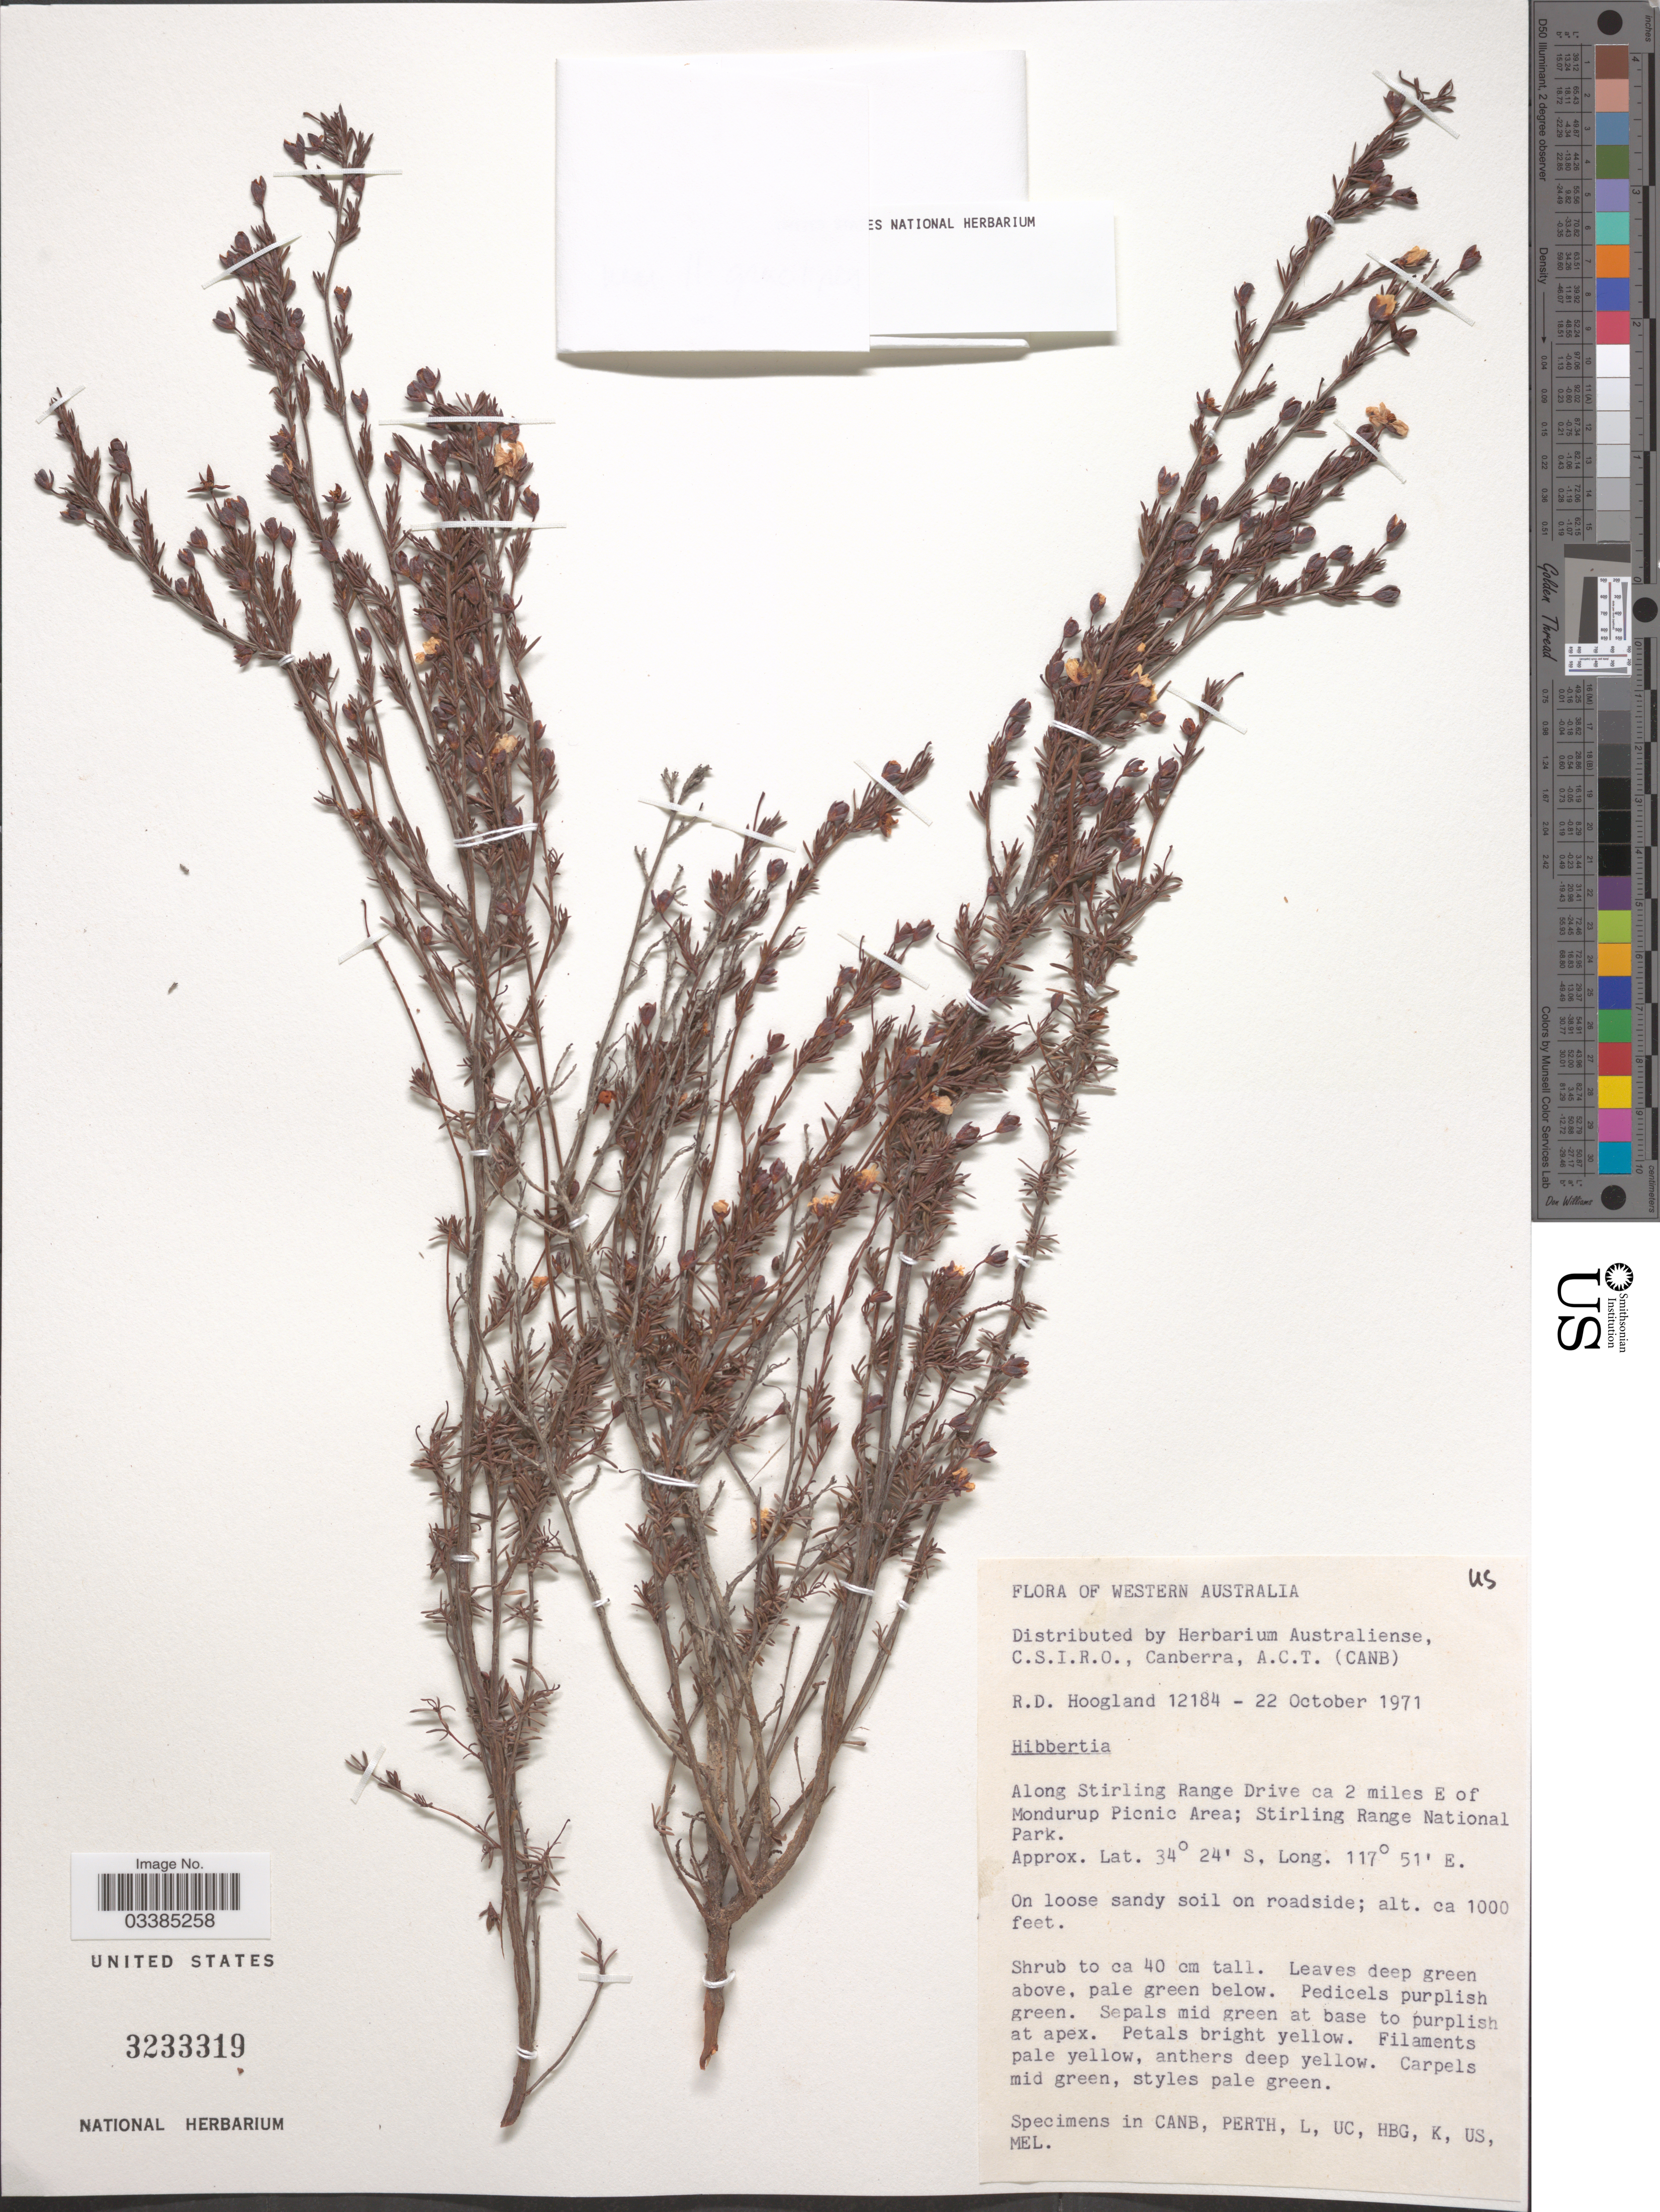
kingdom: Plantae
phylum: Tracheophyta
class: Magnoliopsida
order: Dilleniales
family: Dilleniaceae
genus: Hibbertia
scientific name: Hibbertia sp.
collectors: R. D. Hoogland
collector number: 12184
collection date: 1971-10-22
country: Australia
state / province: Western Australia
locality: Along Stirling Range Drive ca 2 miles E of Mondurup Picnic Area; Stirling Range National Park.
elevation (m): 305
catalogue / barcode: US 3233319